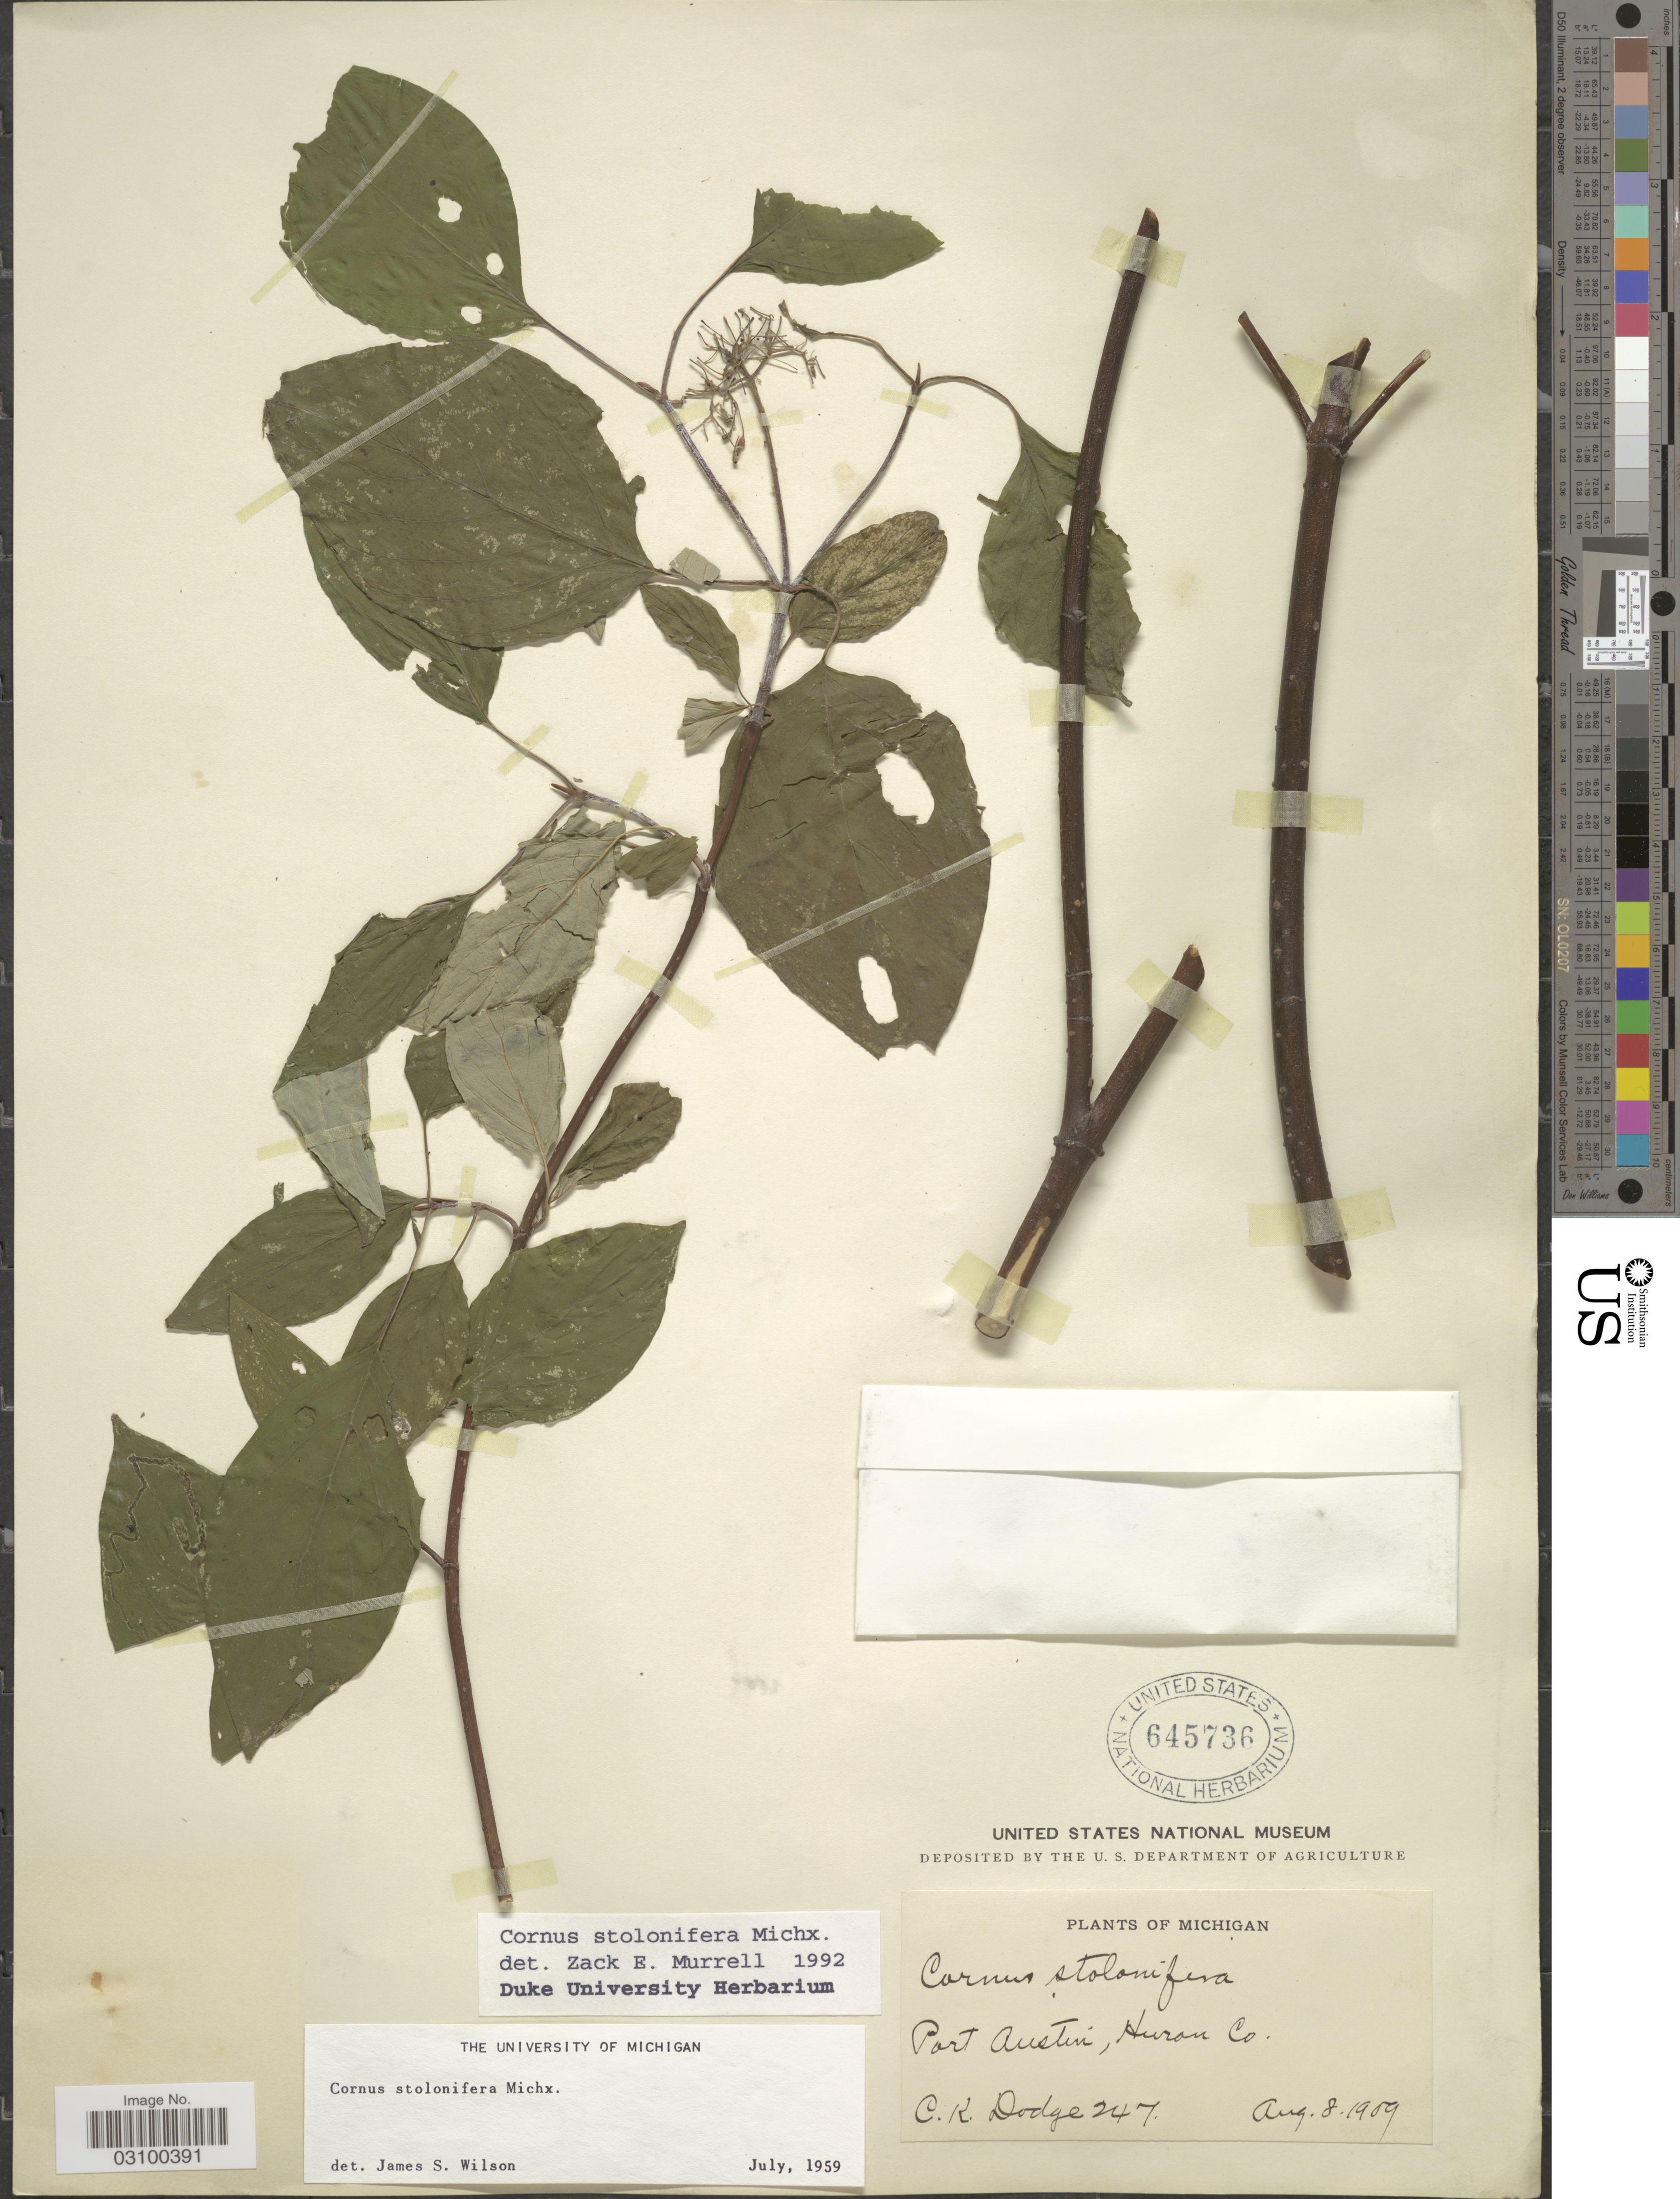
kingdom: Plantae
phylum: Tracheophyta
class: Magnoliopsida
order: Cornales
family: Cornaceae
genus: Cornus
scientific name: Cornus sericea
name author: L.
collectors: C. Dodge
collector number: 247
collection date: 1909-08-08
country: United States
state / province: Michigan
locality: Port Austin, Huron Co.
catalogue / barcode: US 645736